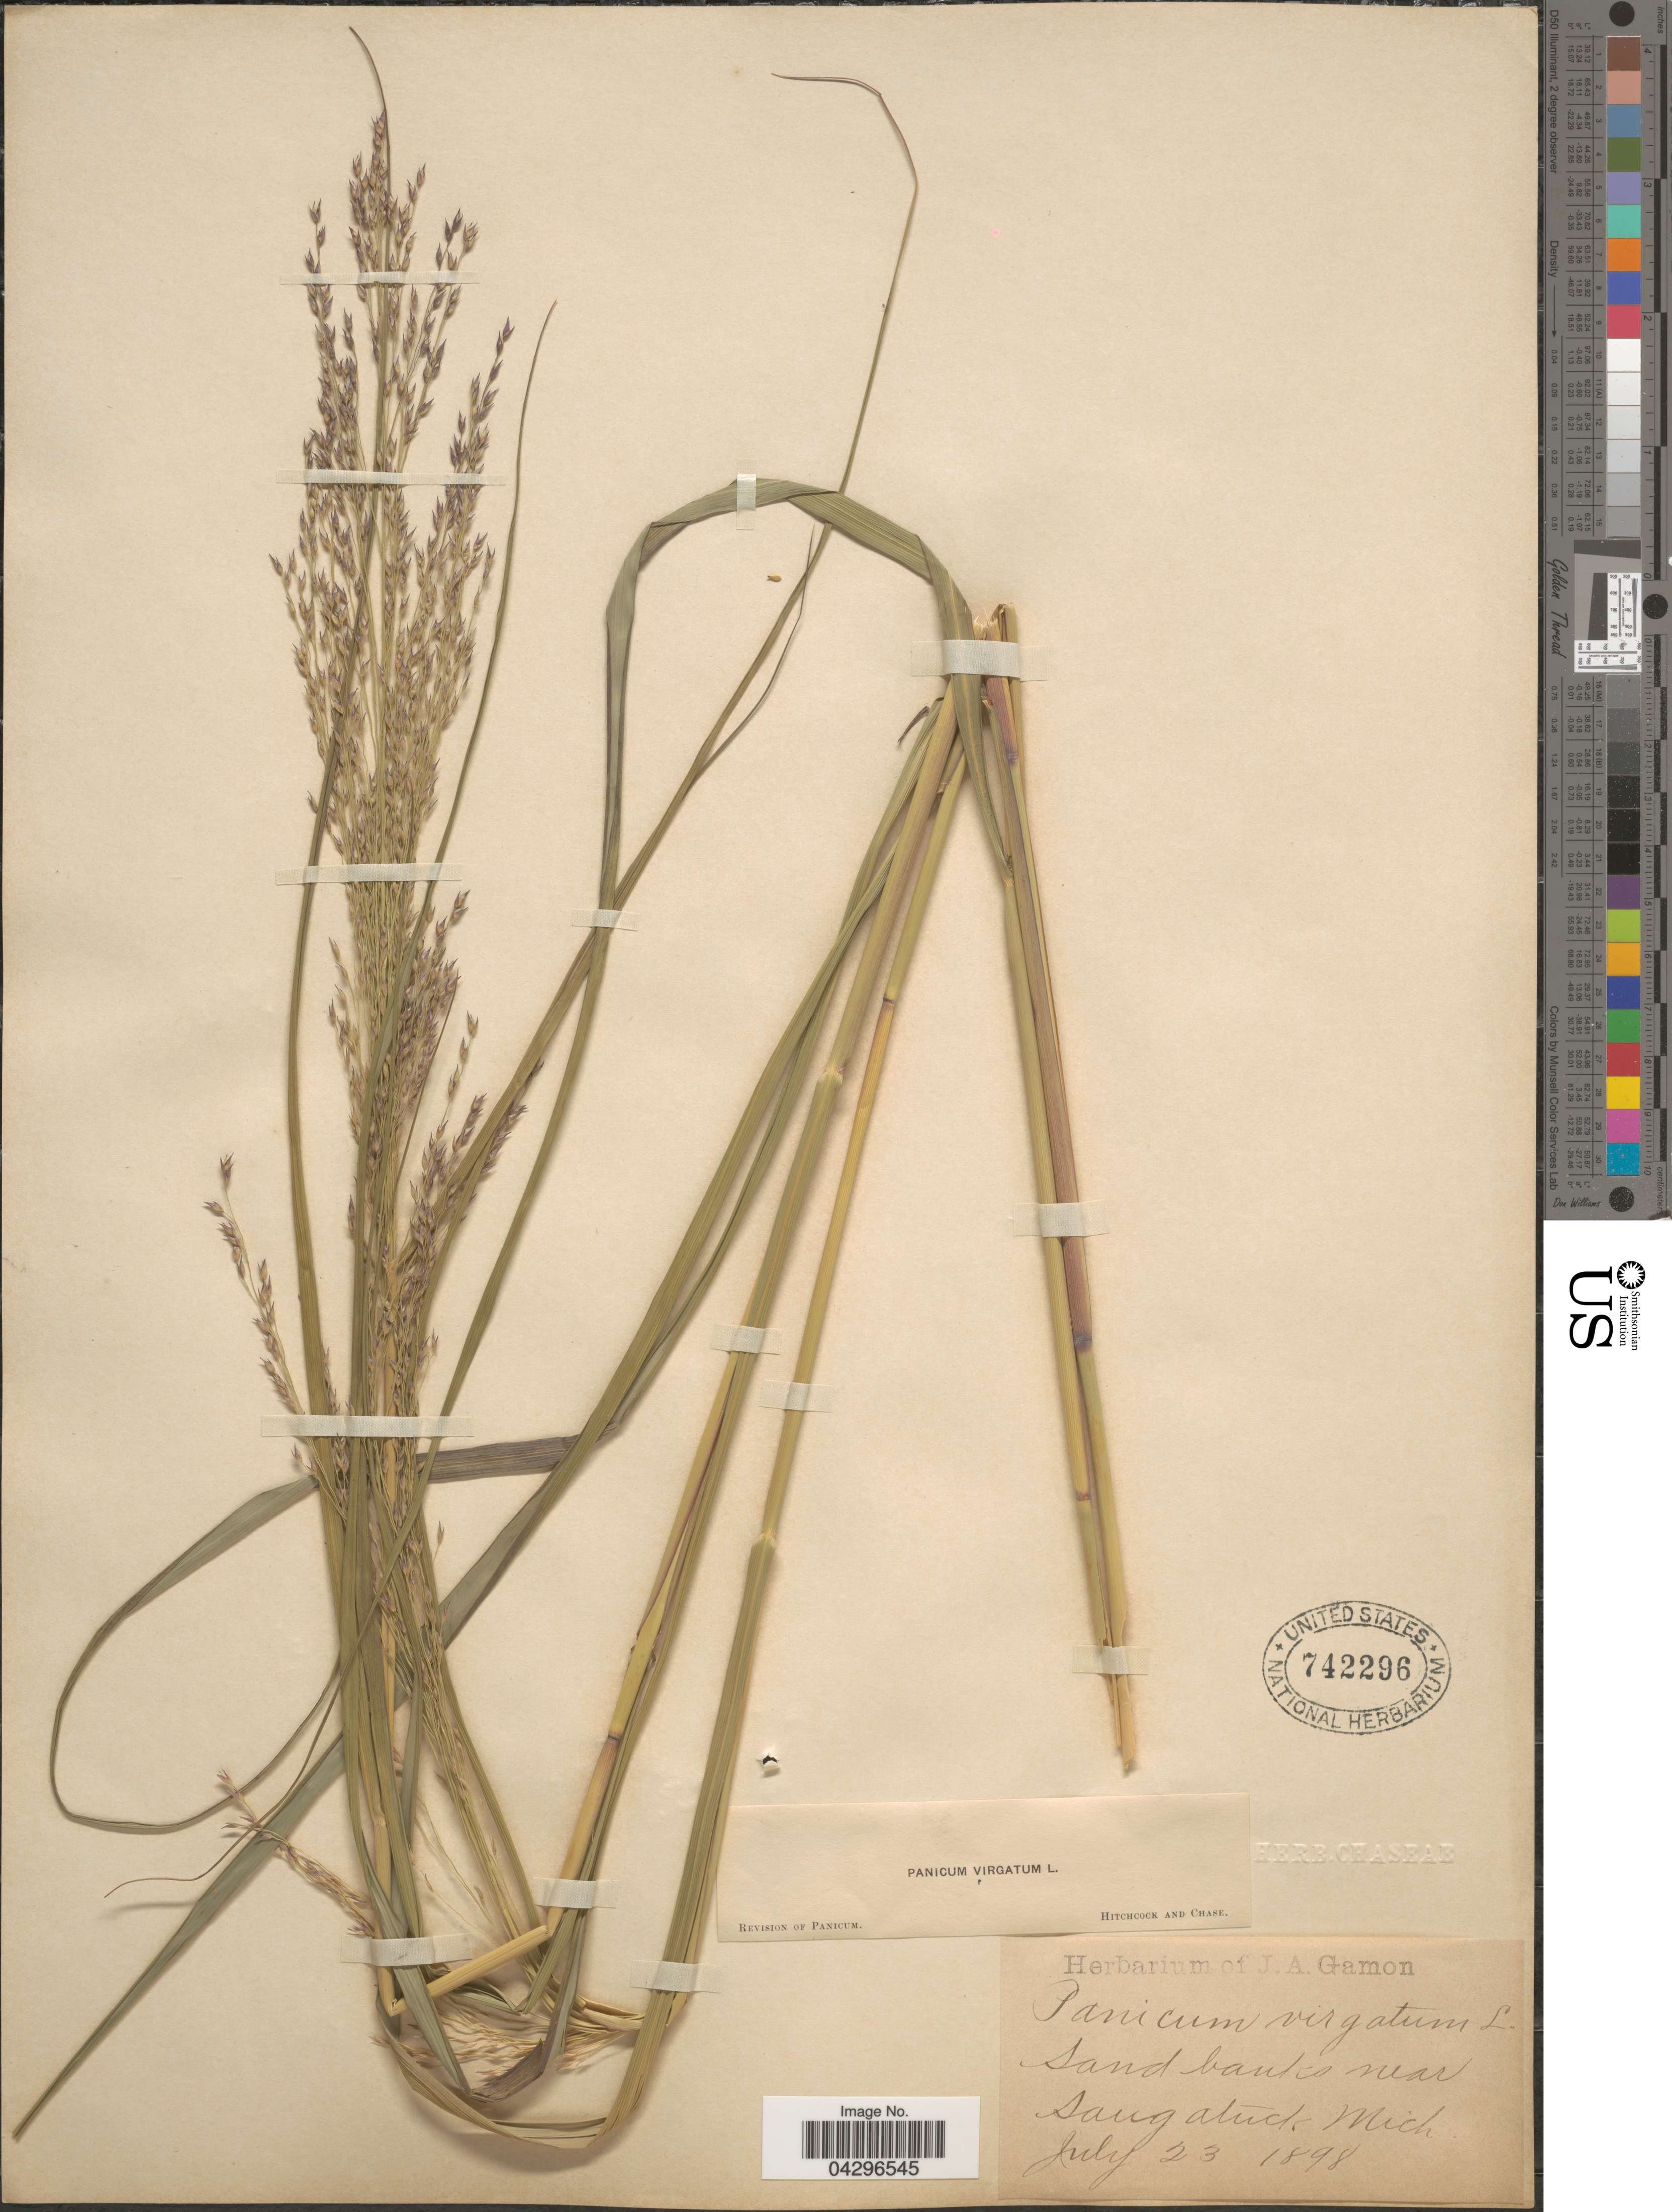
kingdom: Plantae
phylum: Tracheophyta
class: Liliopsida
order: Poales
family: Poaceae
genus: Panicum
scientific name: Panicum virgatum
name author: L.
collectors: Ex Herb. of J. A. Gamon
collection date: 1898-07-23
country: United States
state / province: Michigan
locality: Sand banks near Sang atuck.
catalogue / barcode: US 742296